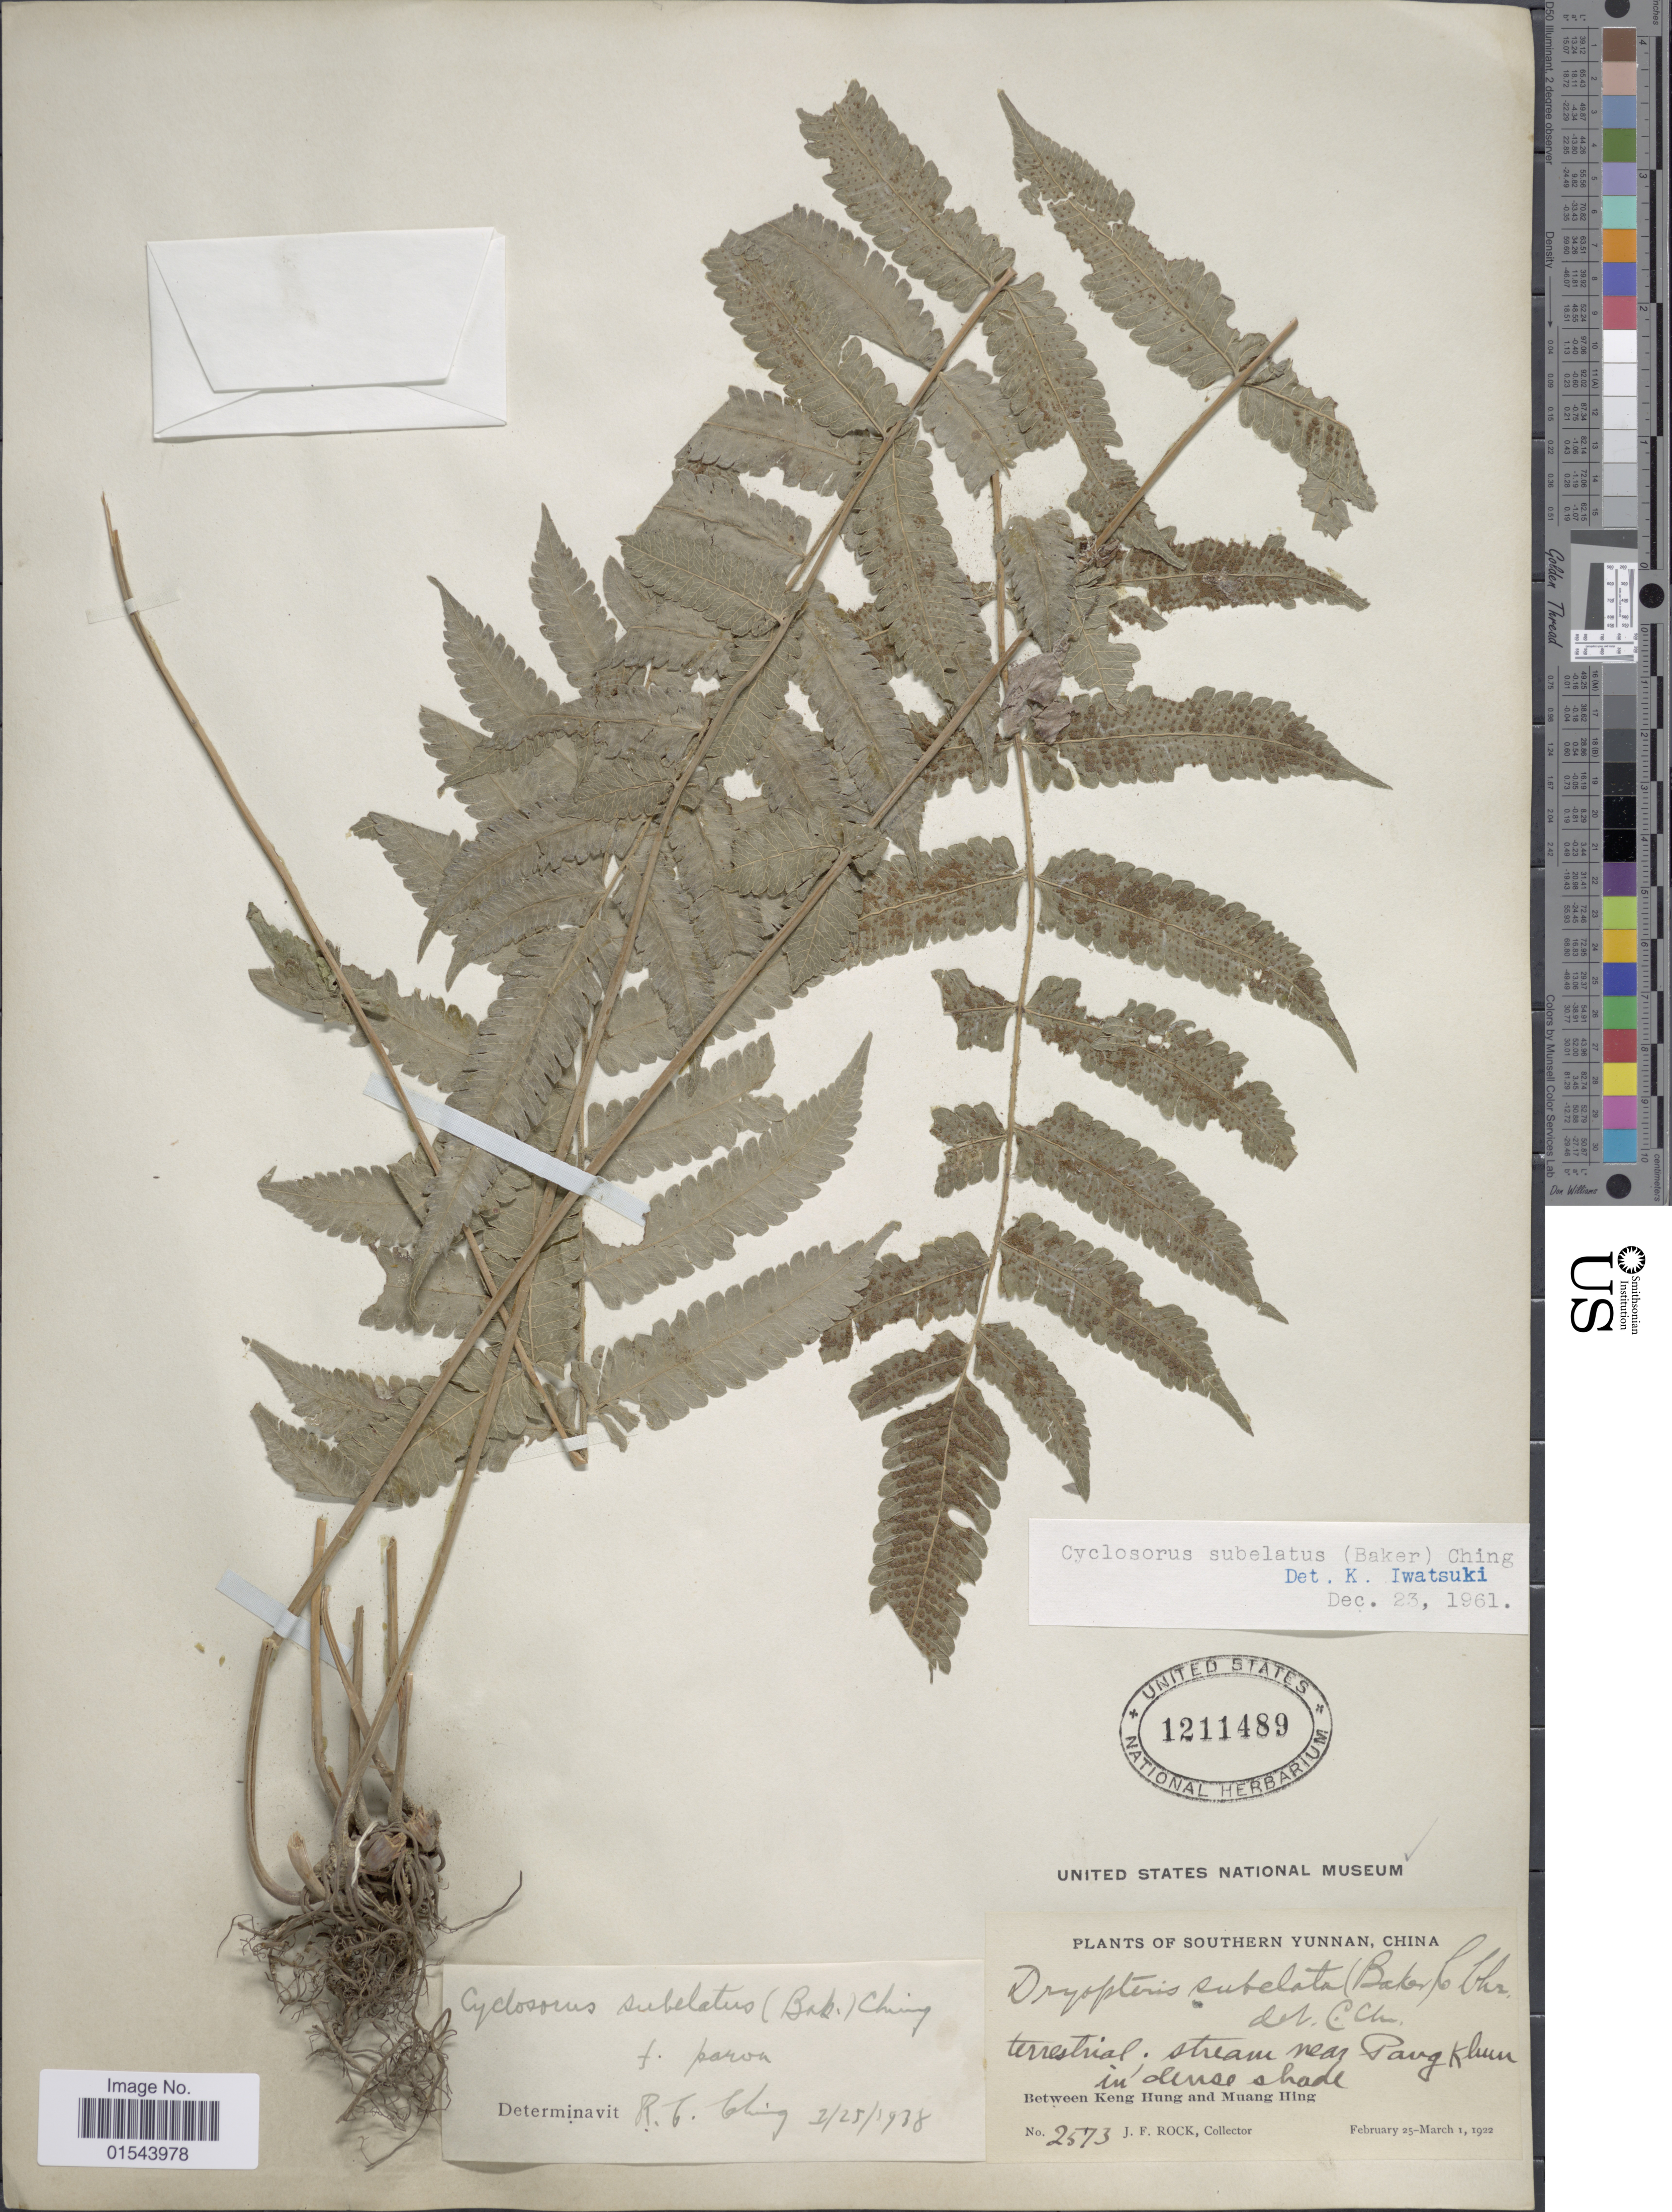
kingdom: Plantae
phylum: Tracheophyta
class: Polypodiopsida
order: Polypodiales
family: Thelypteridaceae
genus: Christella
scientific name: Christella subelata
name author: (Baker) Holttum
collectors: J. Rock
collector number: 2573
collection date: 1922-02-25/1922-03-01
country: China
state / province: Yunnan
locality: Stream near Pang Khun in dense shade, Between Keng Hung and Muang Hing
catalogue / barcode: US 1211489